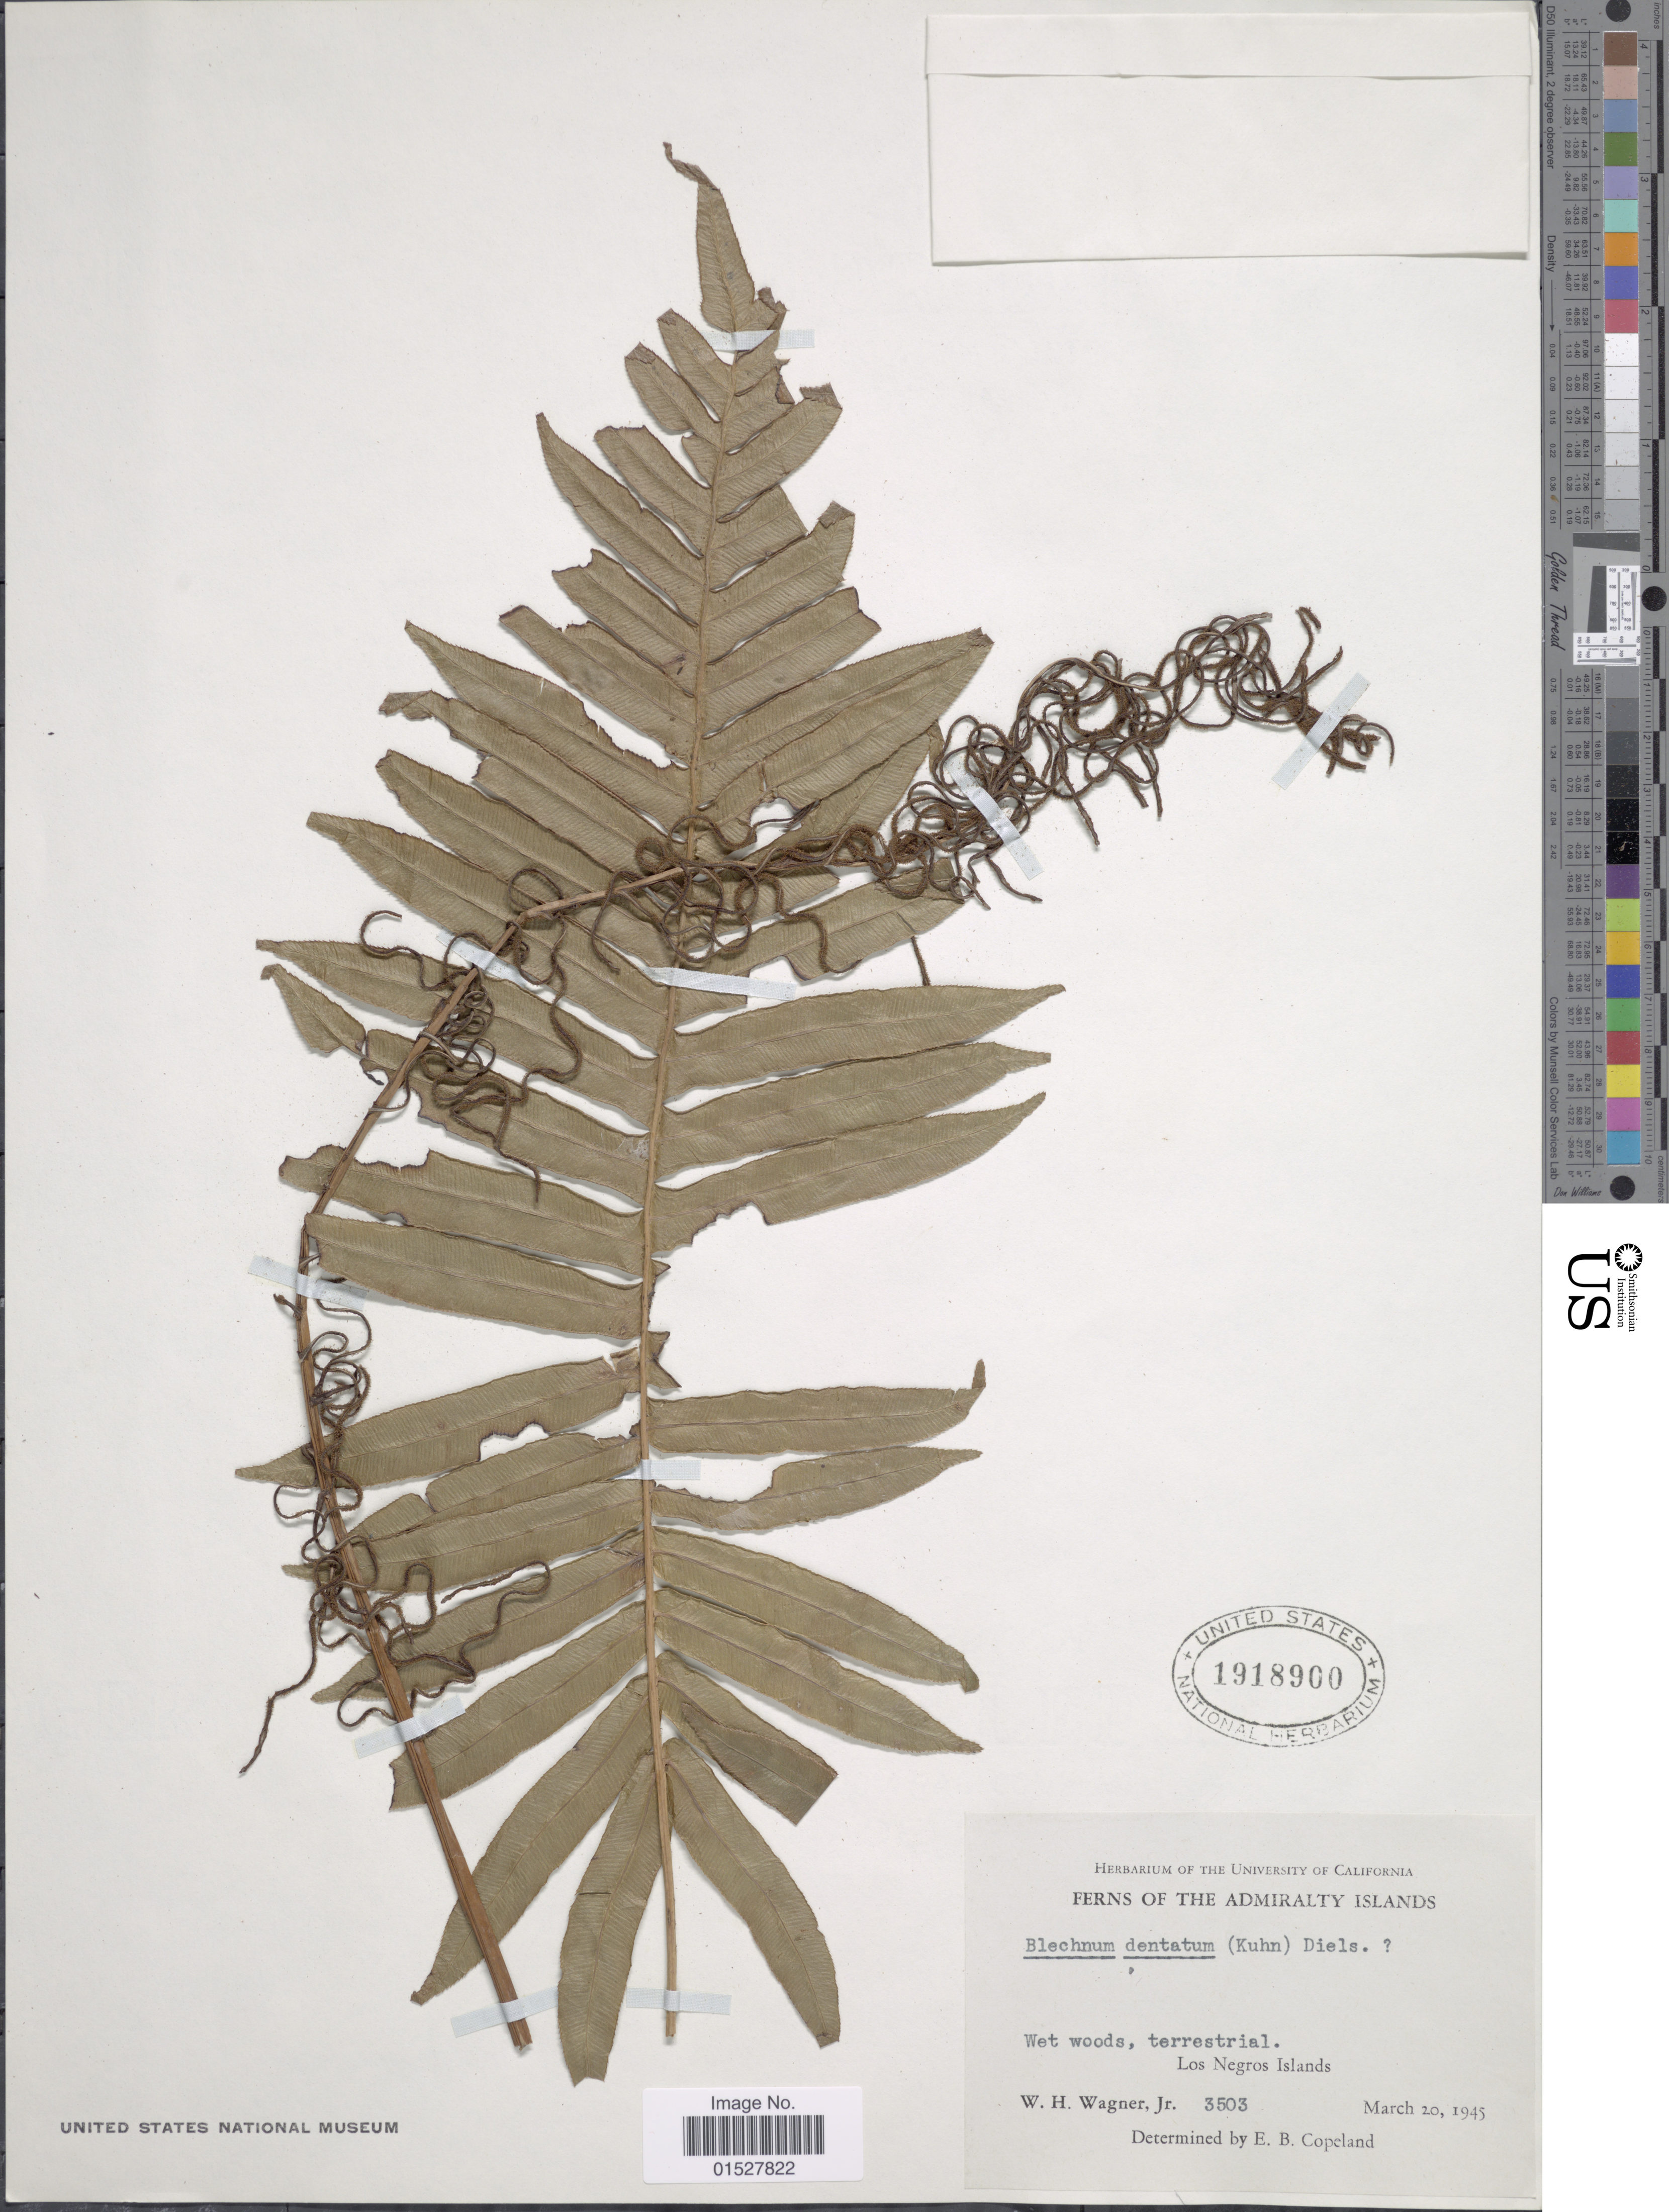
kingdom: Plantae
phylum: Tracheophyta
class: Polypodiopsida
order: Polypodiales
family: Blechnaceae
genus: Blechnum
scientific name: Blechnum dentatum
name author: (Kuhn) Diels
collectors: W. H. Wagner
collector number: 3503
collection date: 1945-03-20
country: Papua New Guinea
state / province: Manus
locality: Admiralty Islands, Los Negros Islands.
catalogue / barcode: US 1918900